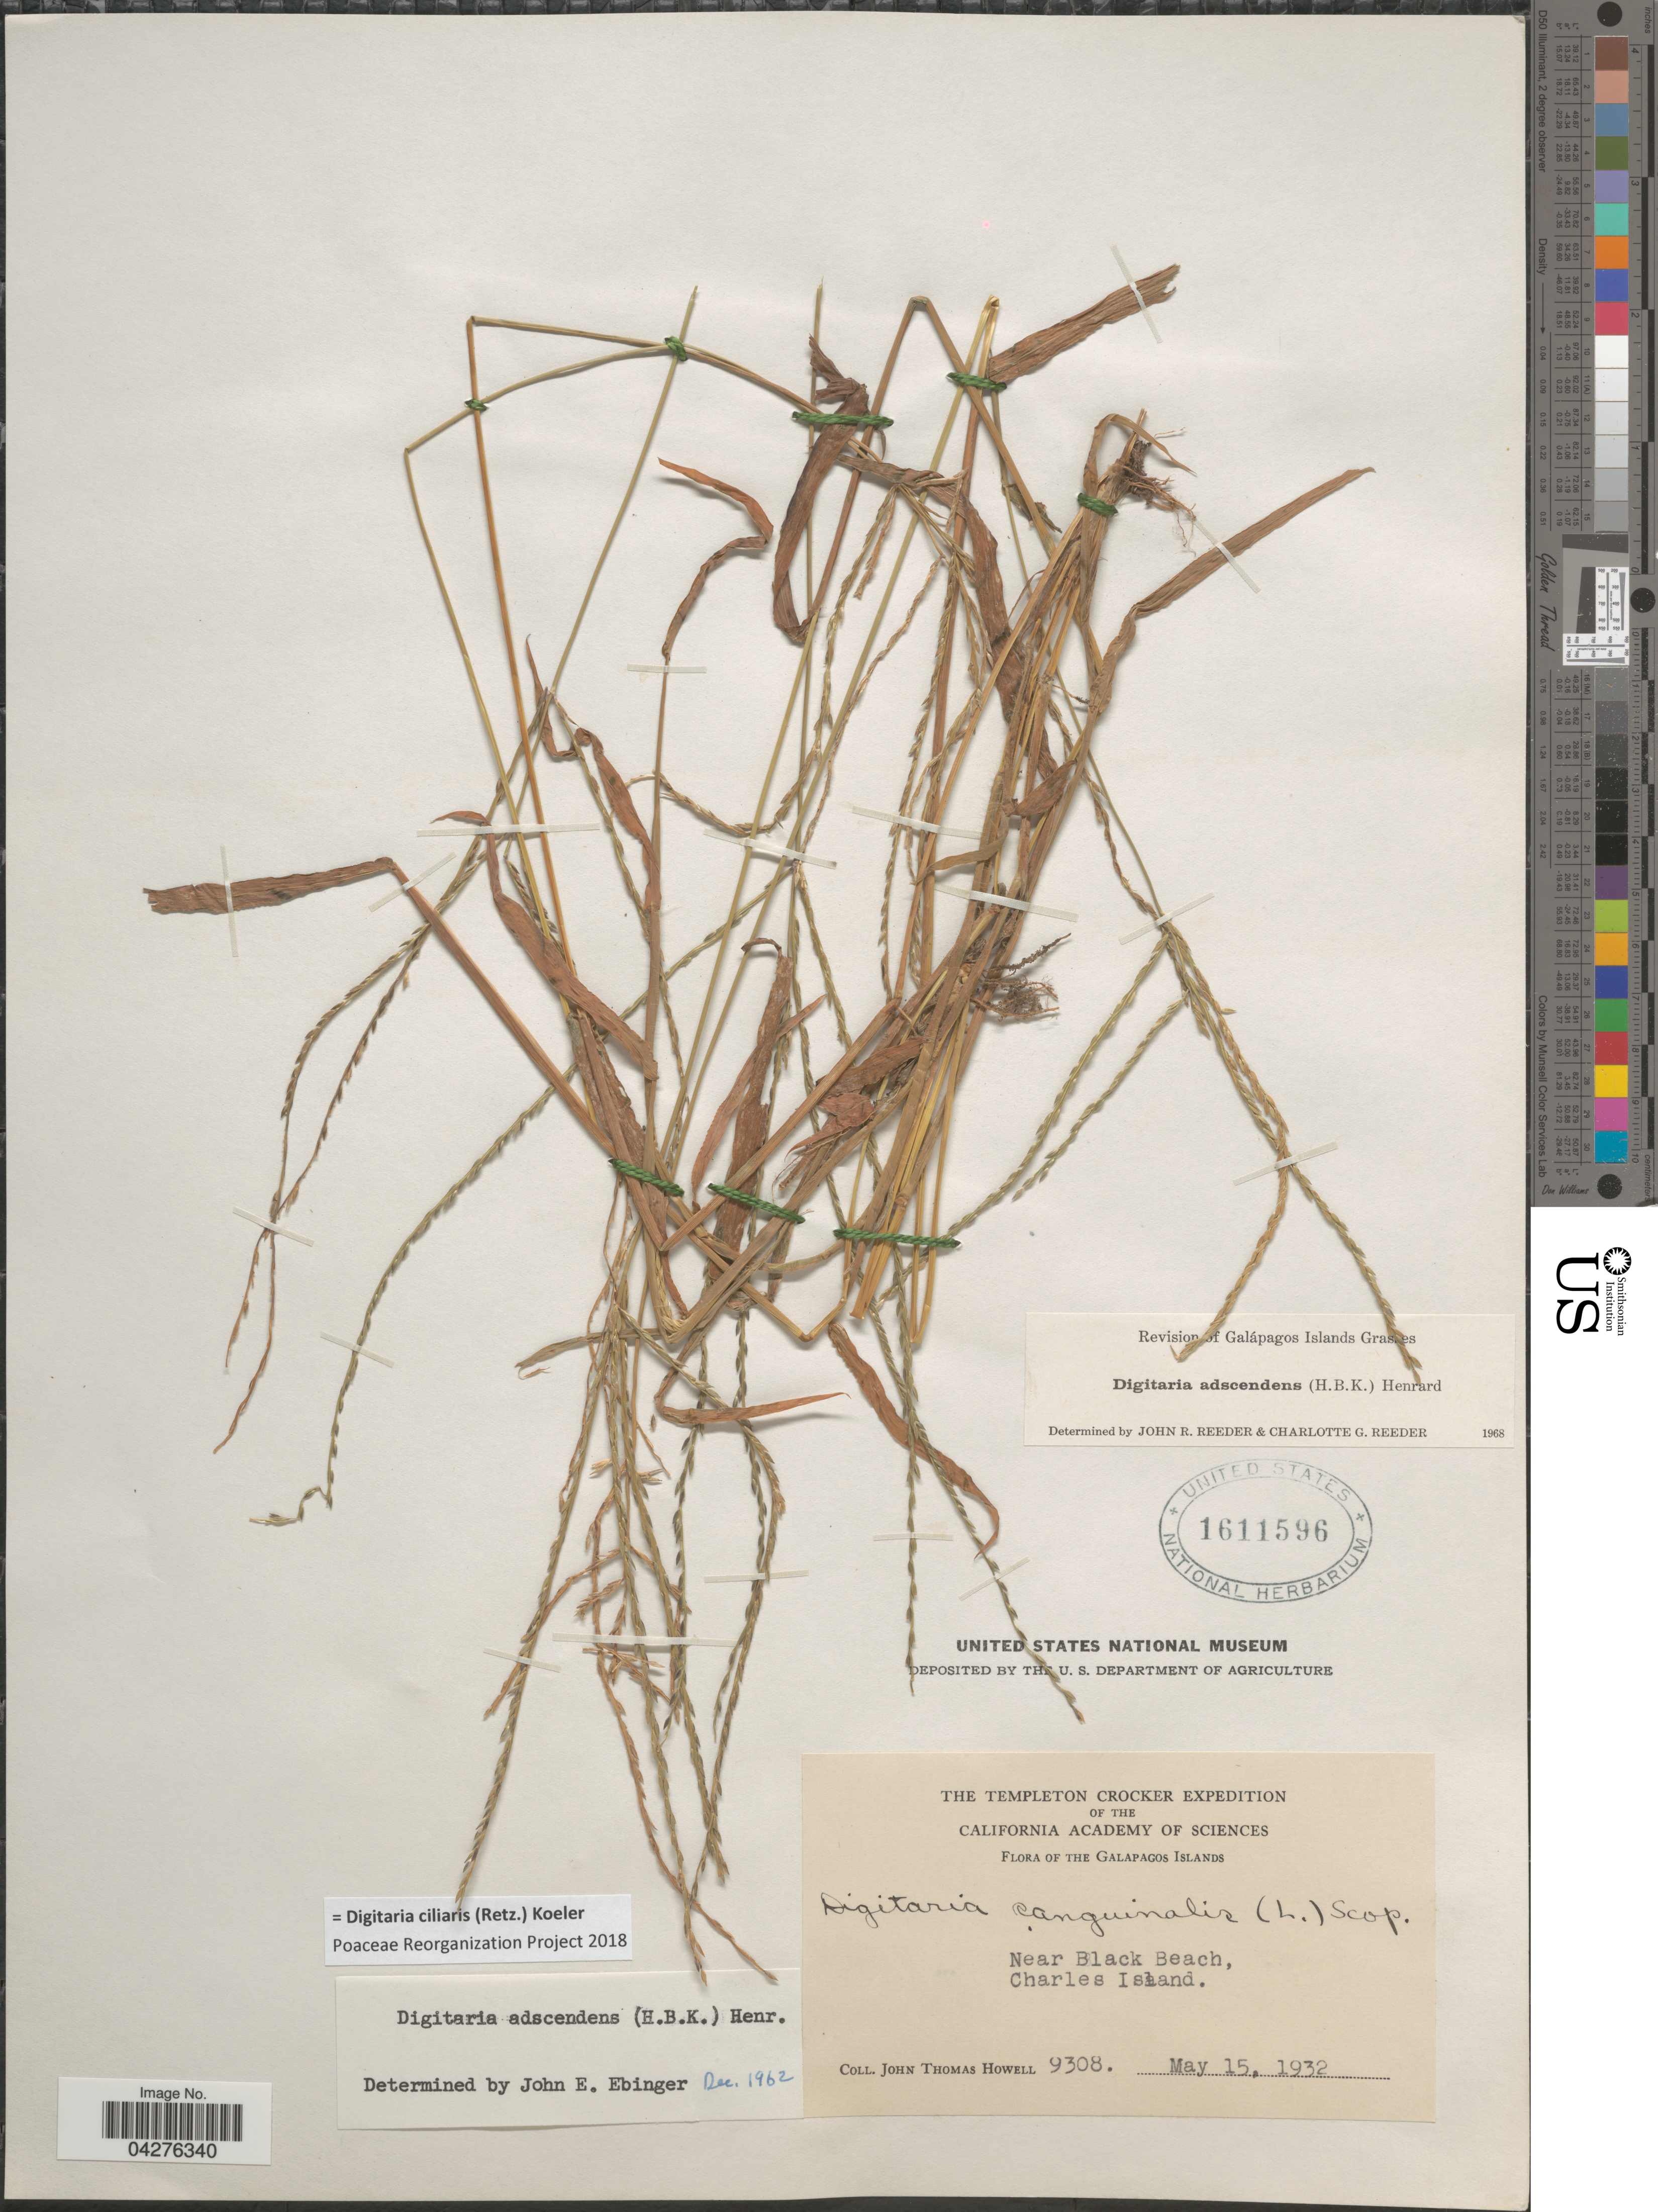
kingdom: Plantae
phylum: Tracheophyta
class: Liliopsida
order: Poales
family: Poaceae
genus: Digitaria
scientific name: Digitaria ciliaris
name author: (Retz.) Koeler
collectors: J. T. Howell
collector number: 9308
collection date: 1932-05-15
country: Ecuador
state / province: Colón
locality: The Templeton Crocker Expedition of the California Academy of Sciences. The Galapagos Islands. Near Black Beach, Charles Island.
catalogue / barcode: US 1611596